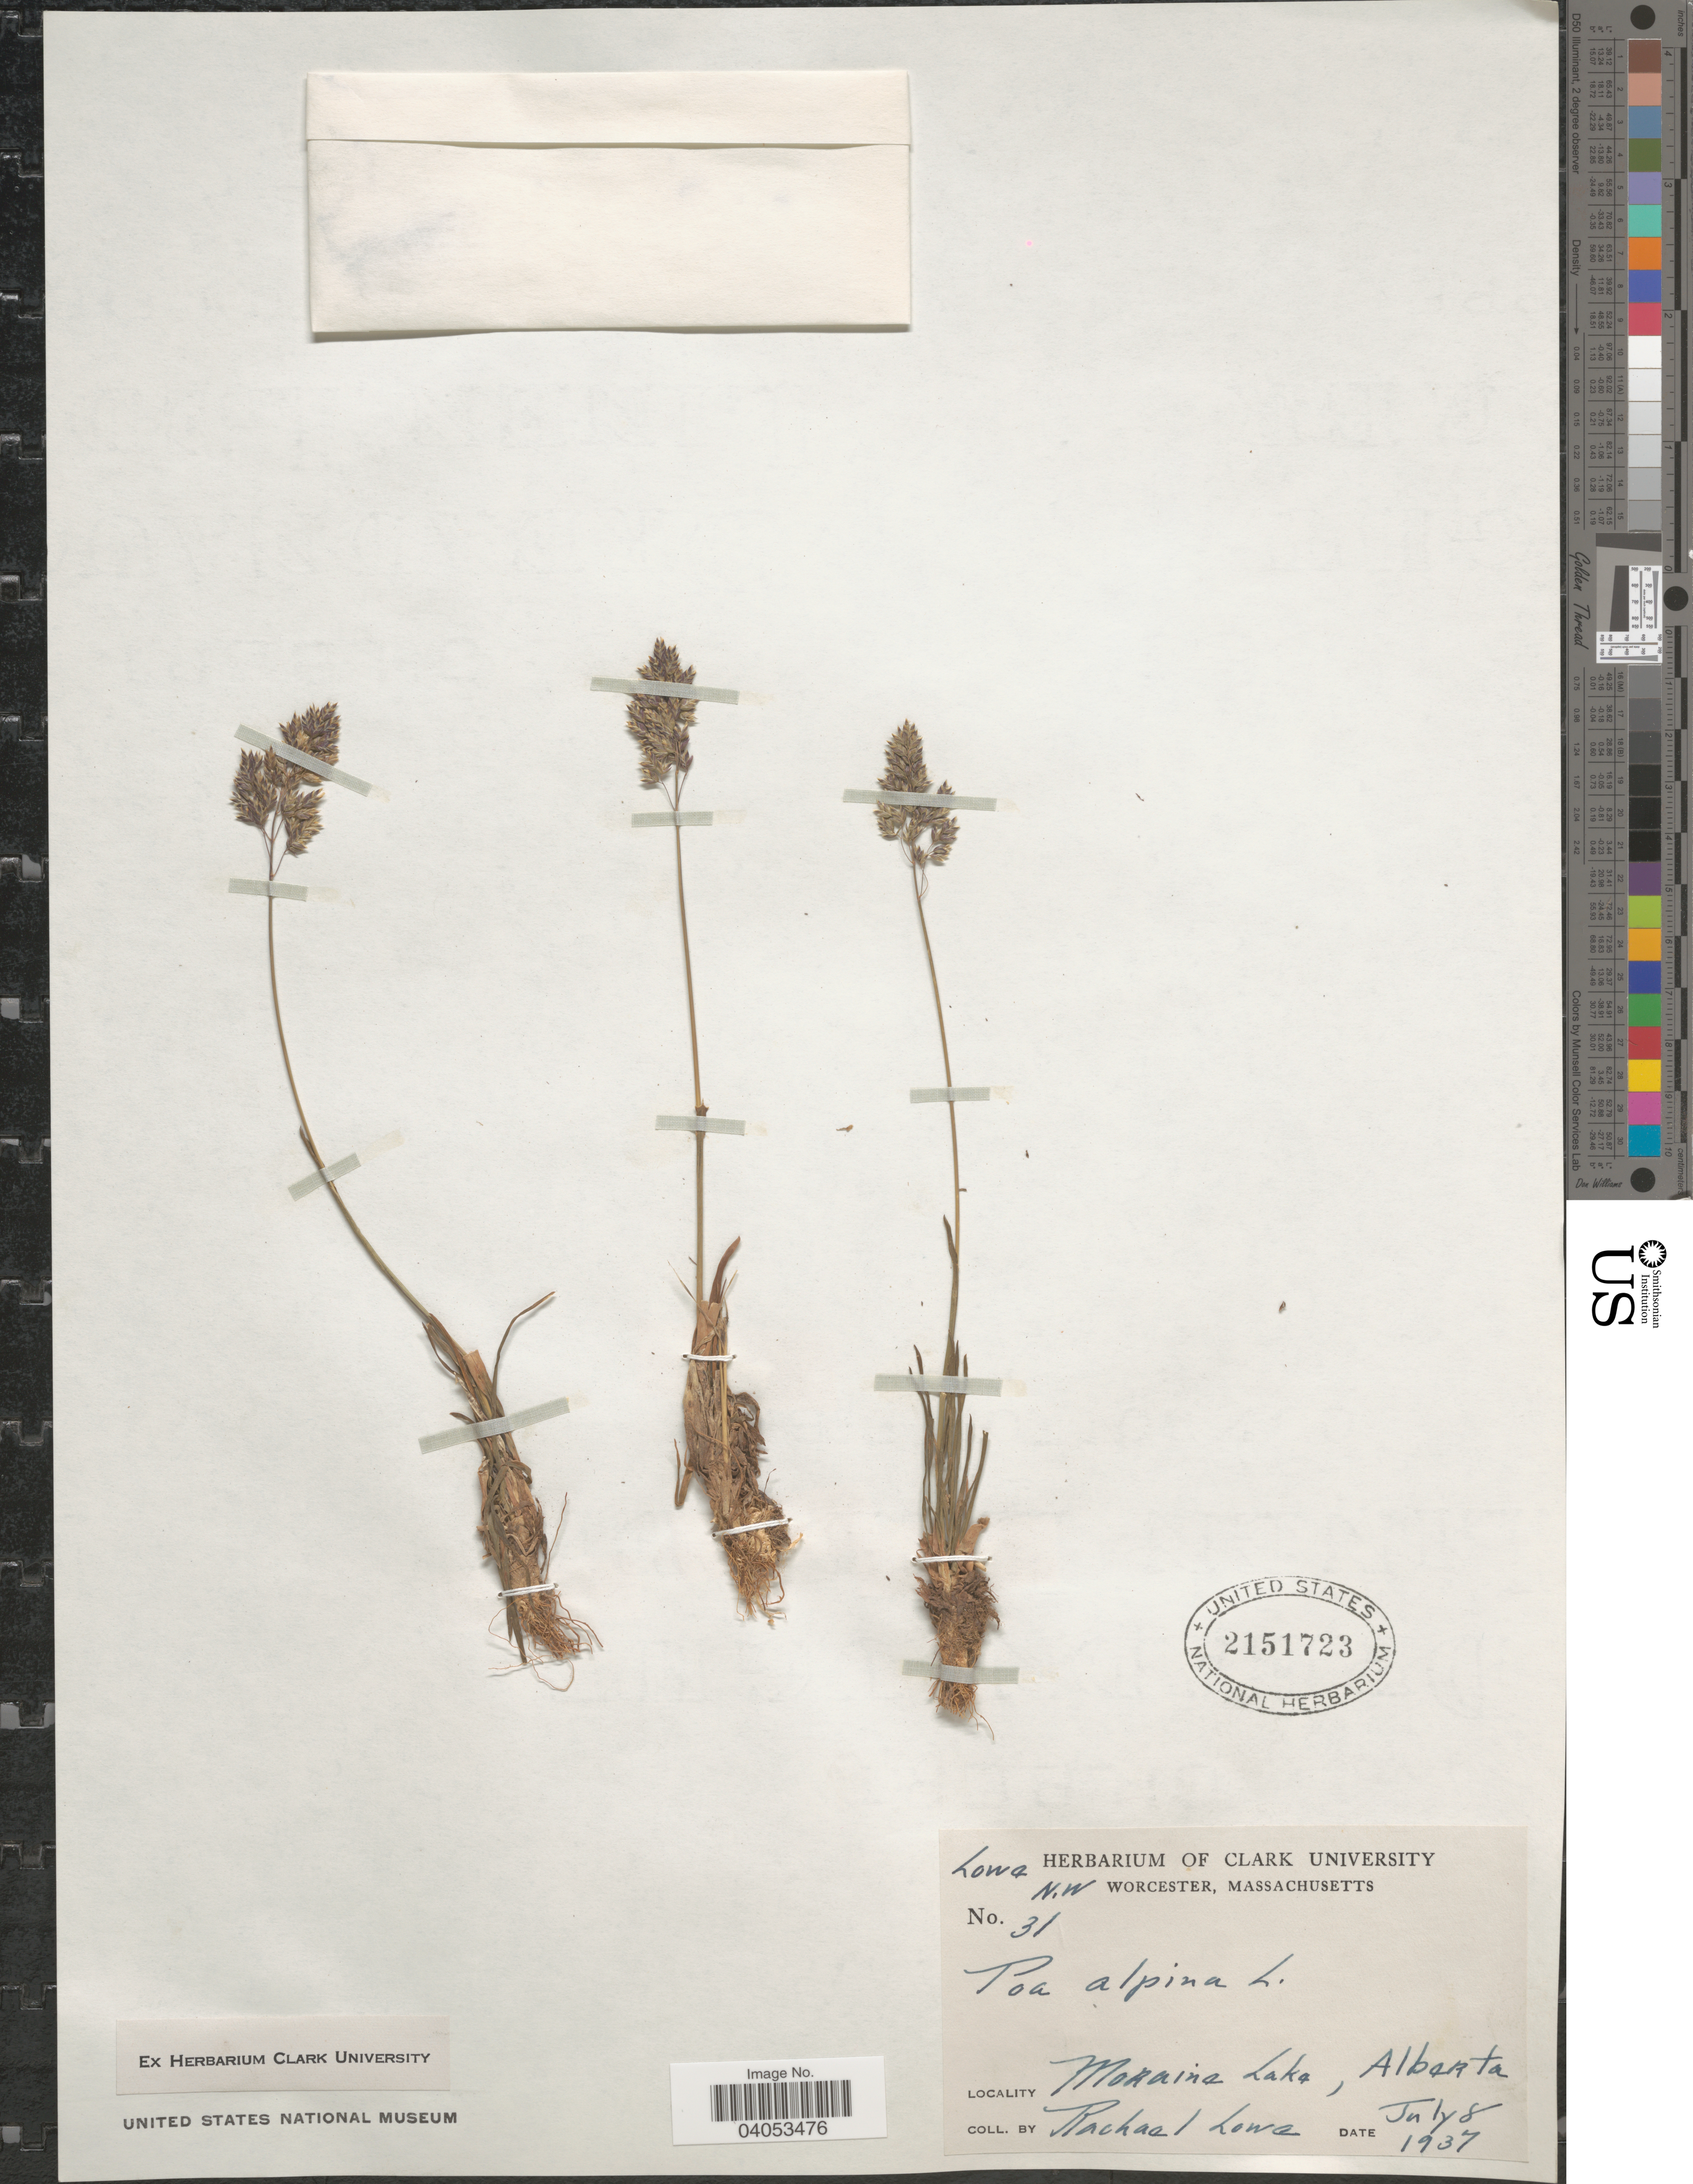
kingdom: Plantae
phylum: Tracheophyta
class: Liliopsida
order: Poales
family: Poaceae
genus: Poa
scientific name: Poa alpina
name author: L.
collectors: R. Lowe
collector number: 31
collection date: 1937-07-08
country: Canada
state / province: Alberta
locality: Moraine Lake.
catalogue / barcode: US 2151723